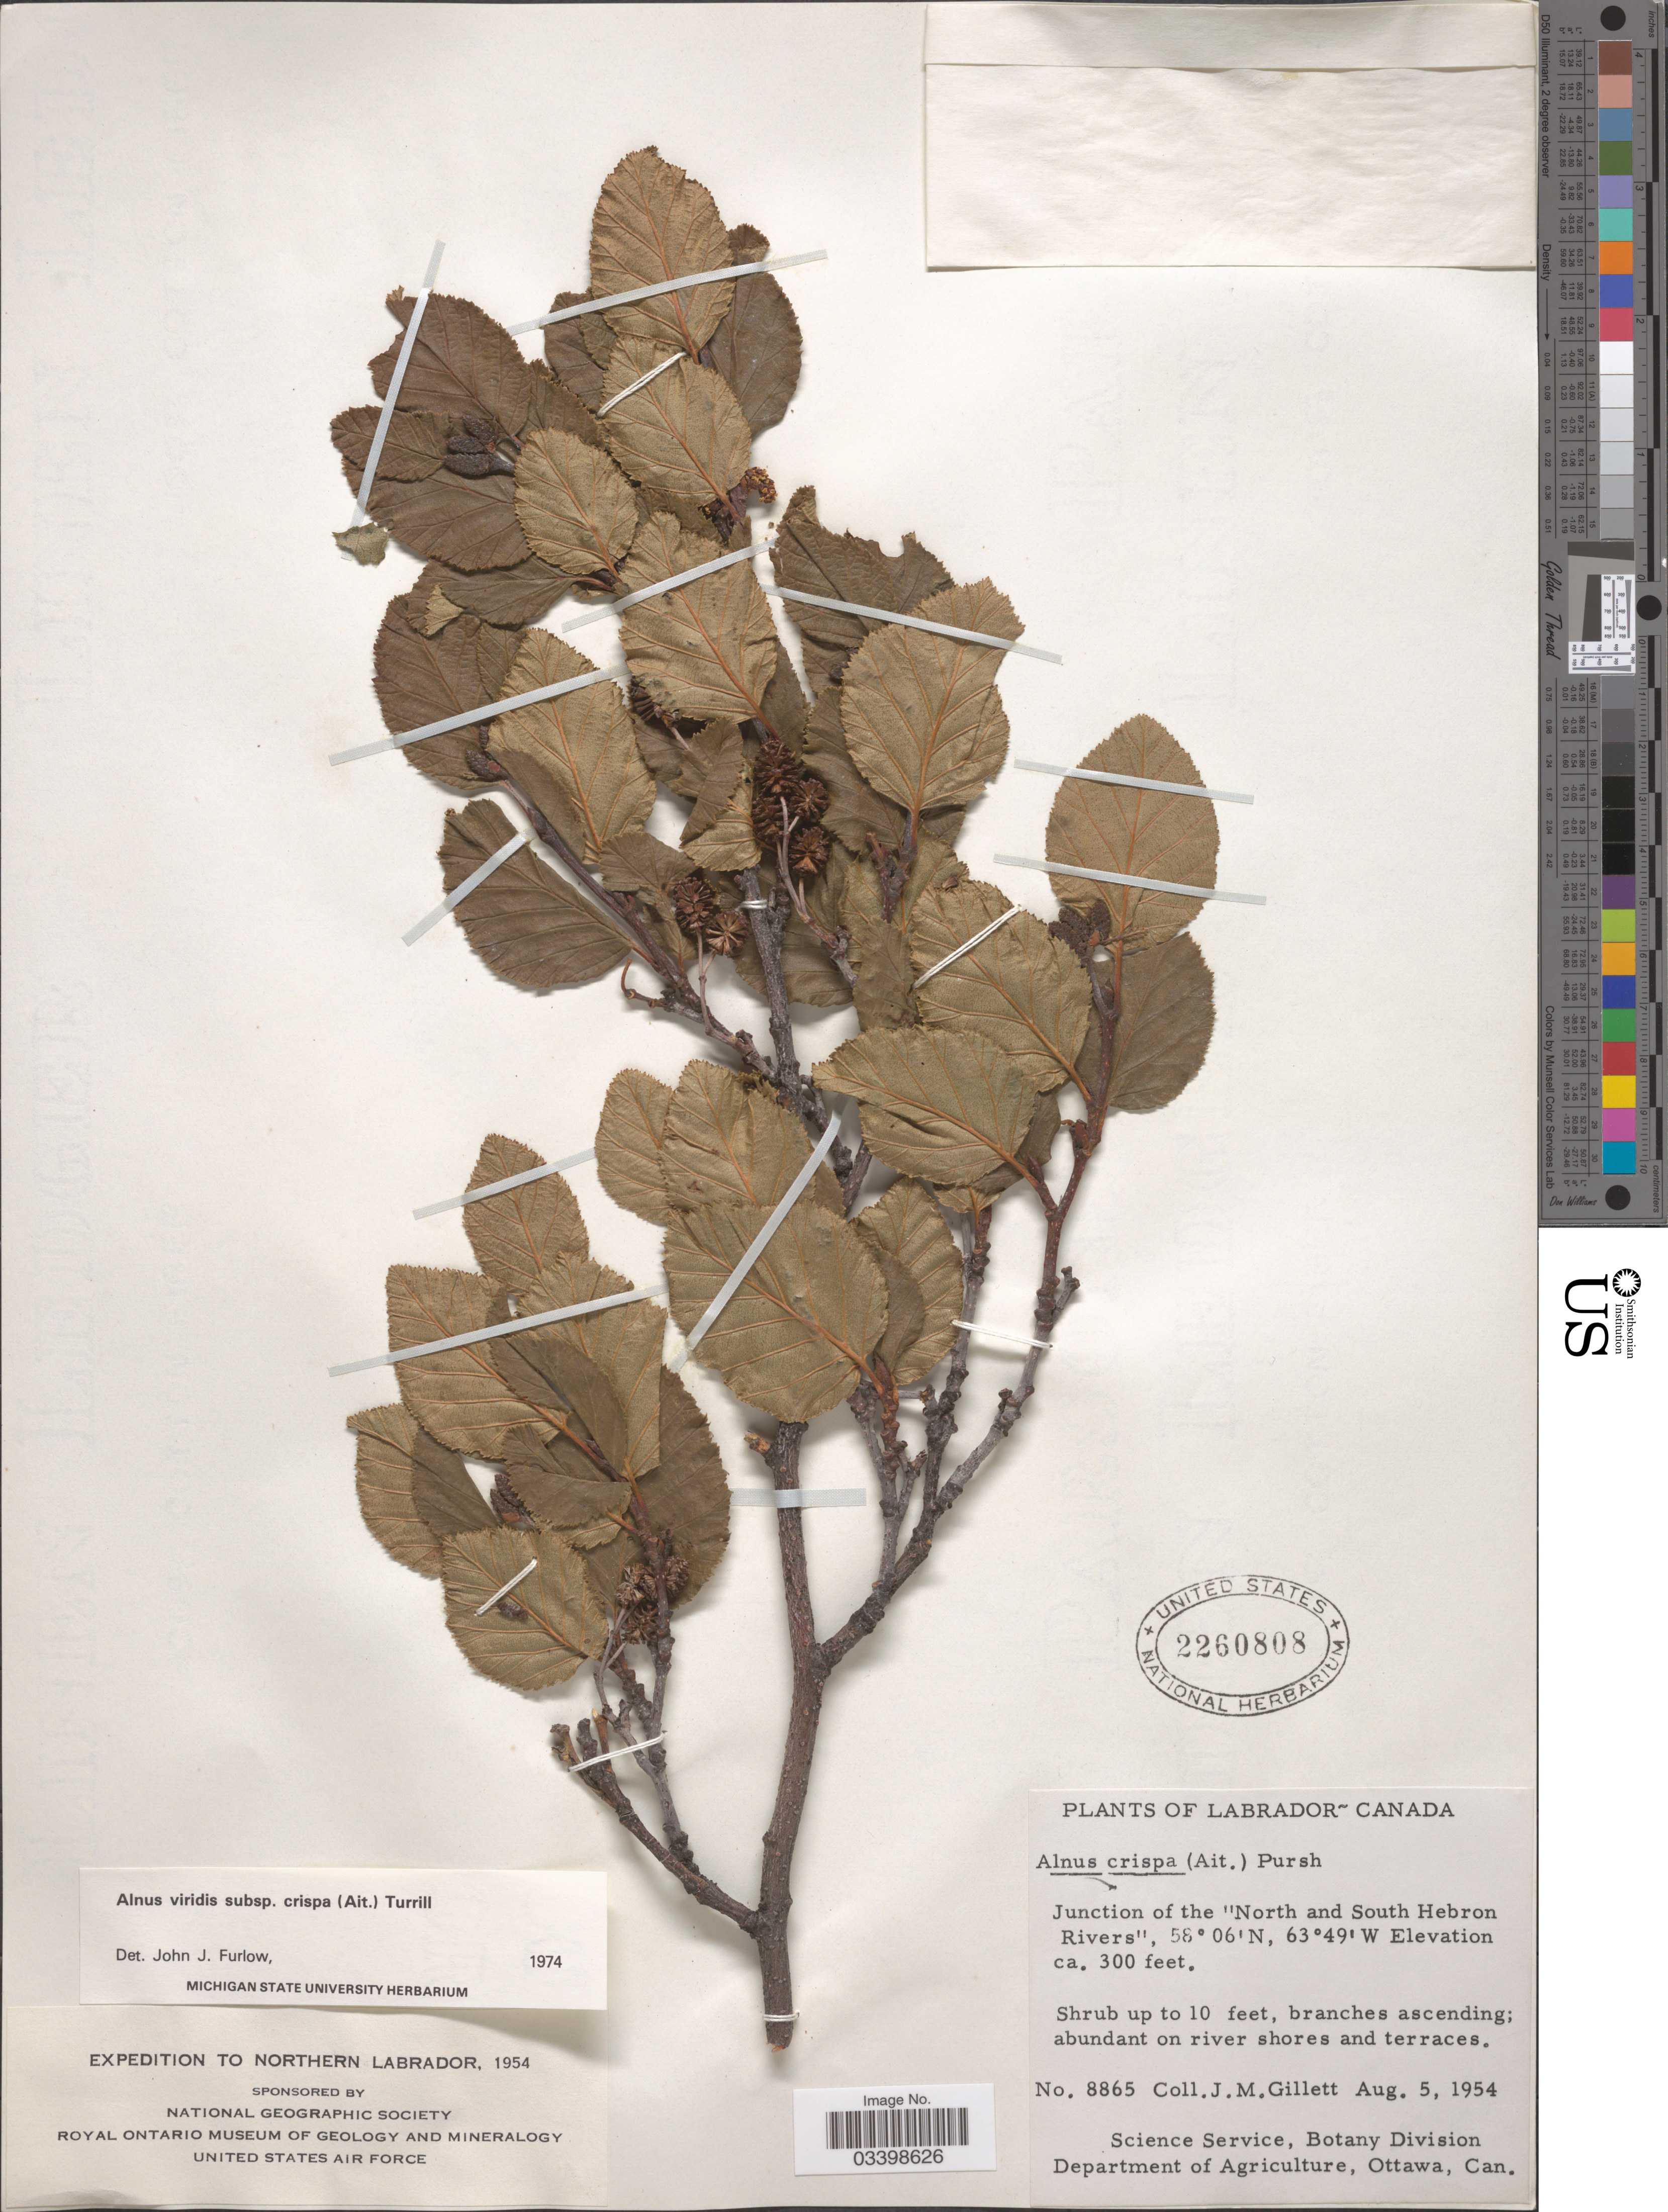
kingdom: Plantae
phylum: Tracheophyta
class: Magnoliopsida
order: Fagales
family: Betulaceae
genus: Alnus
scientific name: Alnus viridis subsp. crispa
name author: (Aiton) Turrill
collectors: J. M. Gillett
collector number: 8865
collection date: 1954-08-05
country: Canada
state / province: Newfoundland and Labrador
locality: Northern Labrador. Junction of the "North and South Hebron Rivers".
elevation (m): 91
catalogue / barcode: US 2260808